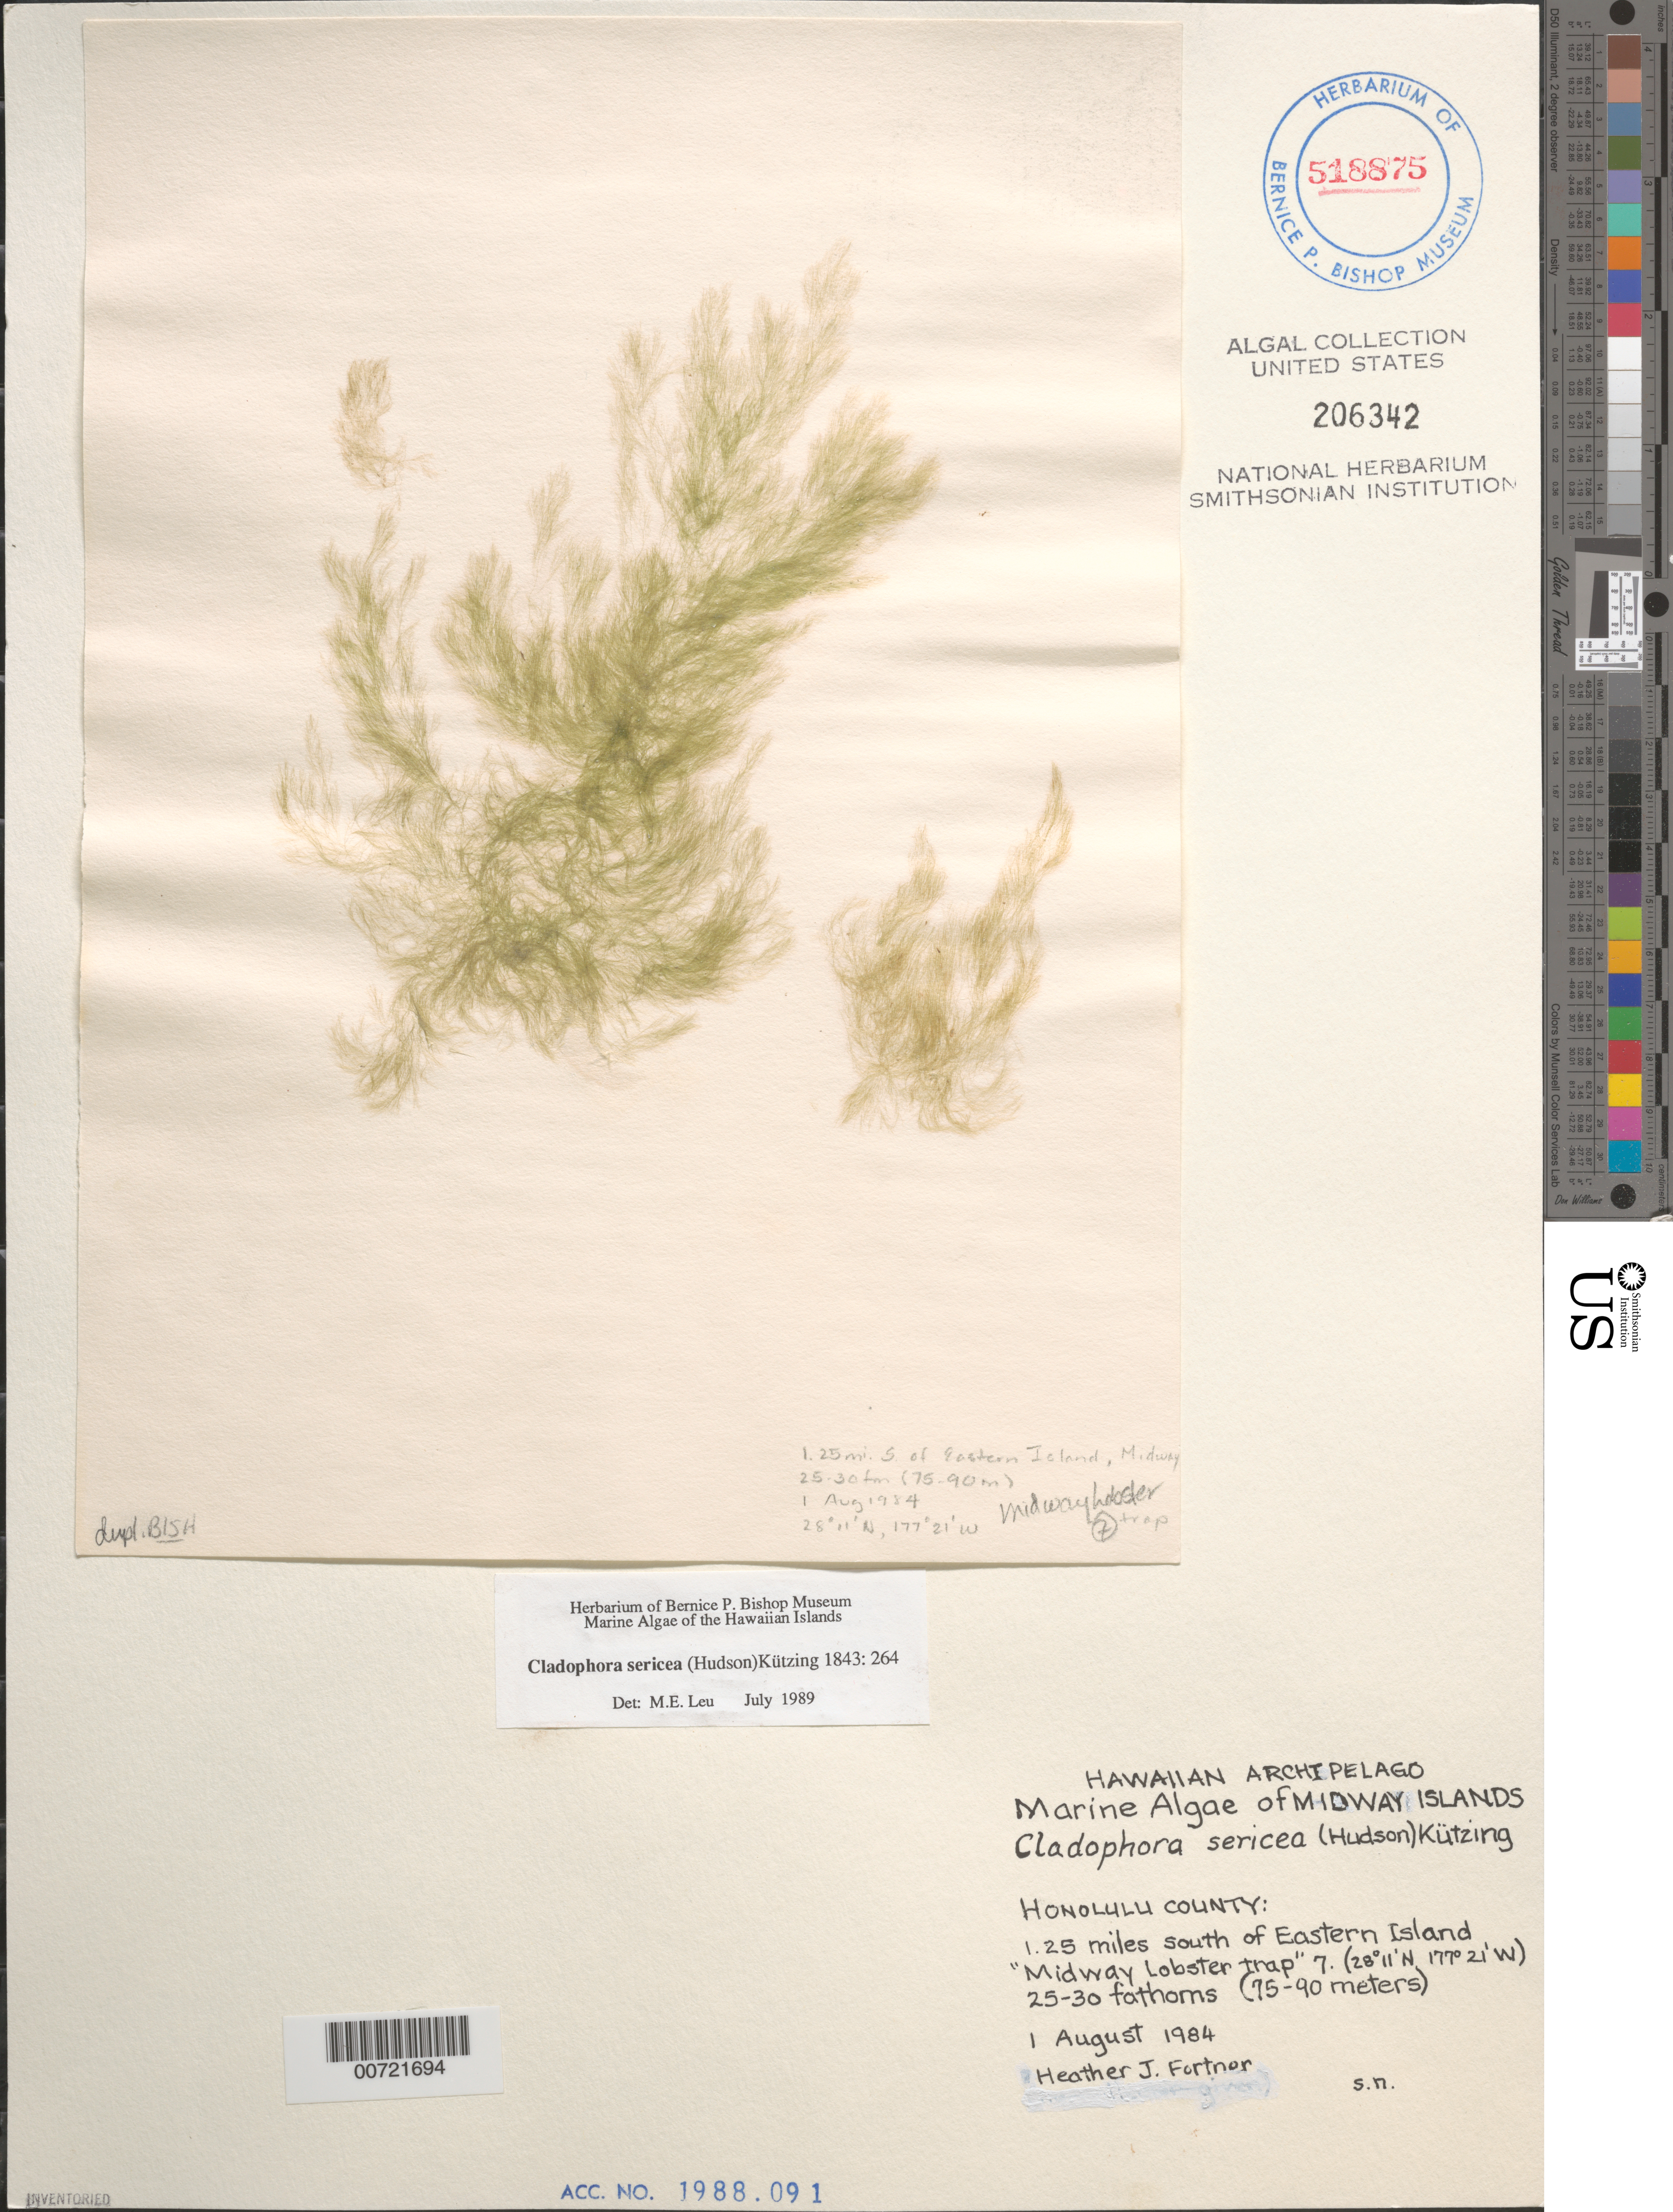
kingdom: Plantae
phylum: Chlorophyta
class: Ulvophyceae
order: Cladophorales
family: Cladophoraceae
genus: Cladophora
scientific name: Cladophora sericea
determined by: Leu, M. E.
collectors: H. Fortner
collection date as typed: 01 Aug 1984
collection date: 1984-08-01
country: U.S. Administered Pacific Islands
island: Midway Atoll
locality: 1.25 miles S of Eastern Island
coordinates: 28 11' N, 177 20' W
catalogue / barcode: US 206342